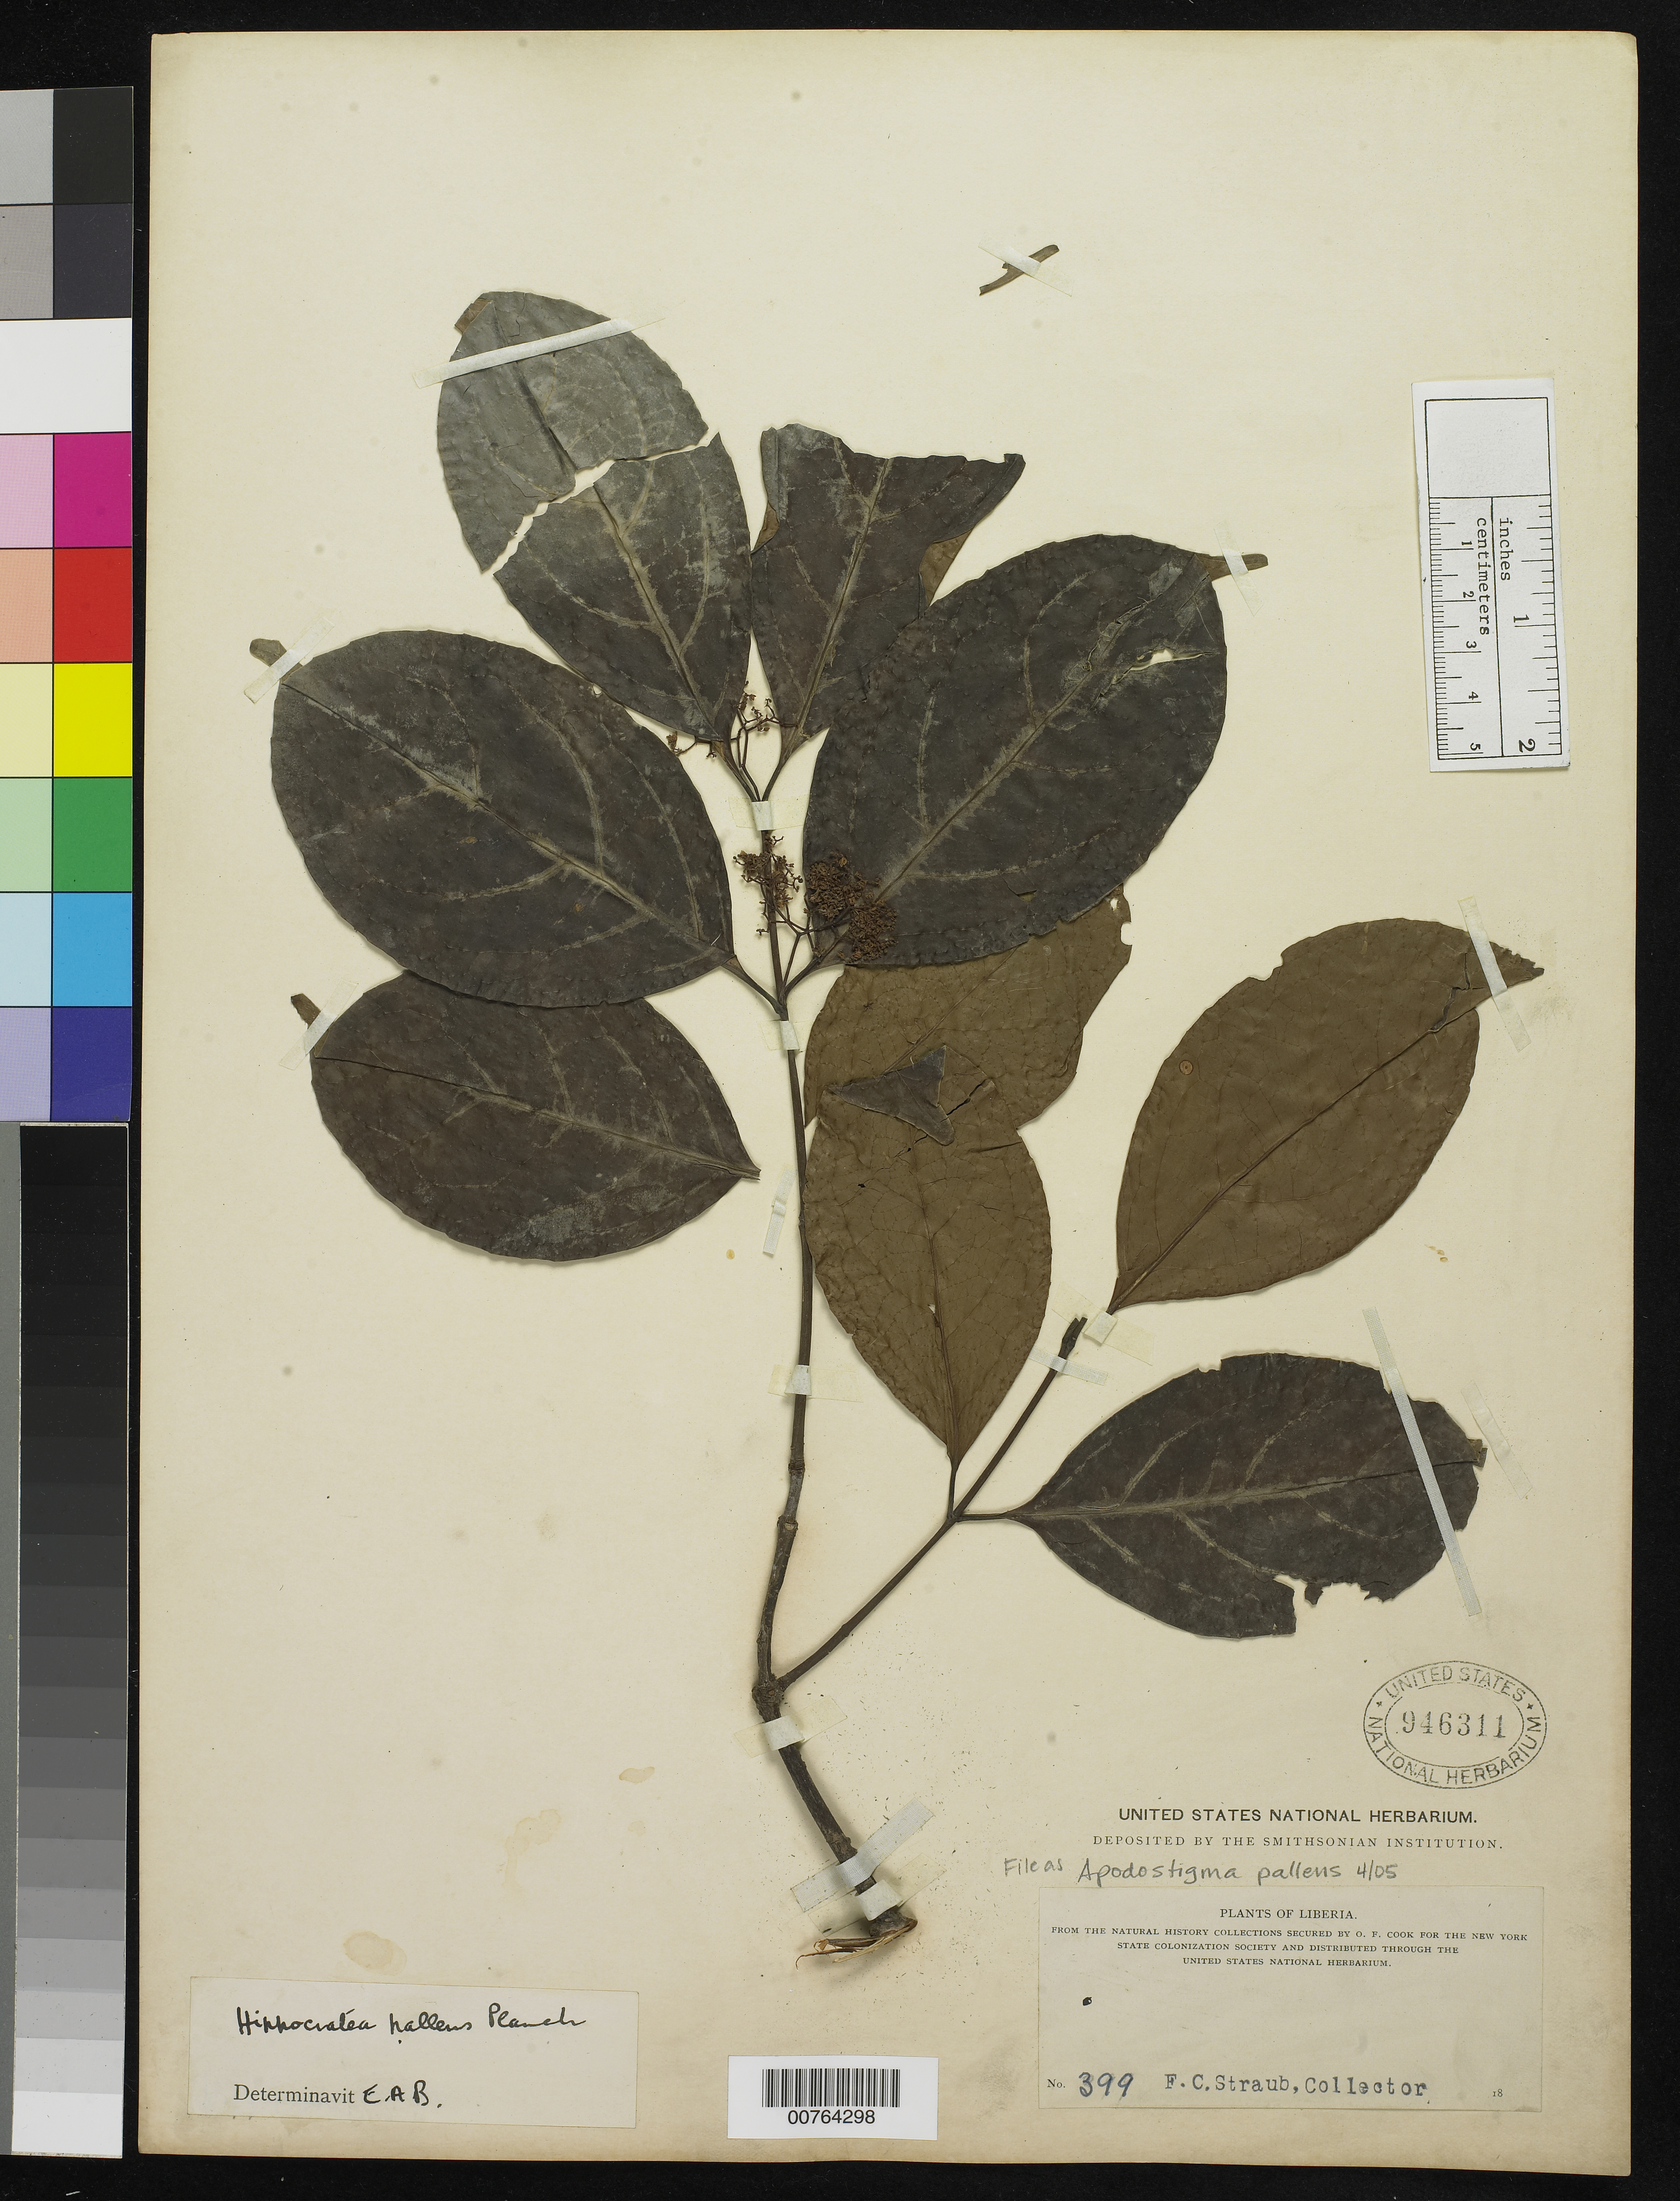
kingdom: Plantae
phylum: Tracheophyta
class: Magnoliopsida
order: Celastrales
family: Celastraceae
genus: Apodostigma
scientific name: Apodostigma pallens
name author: (Planch. ex Oliv.) R. Wilczek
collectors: F. Straub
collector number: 399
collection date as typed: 18--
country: Liberia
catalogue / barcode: US 946311